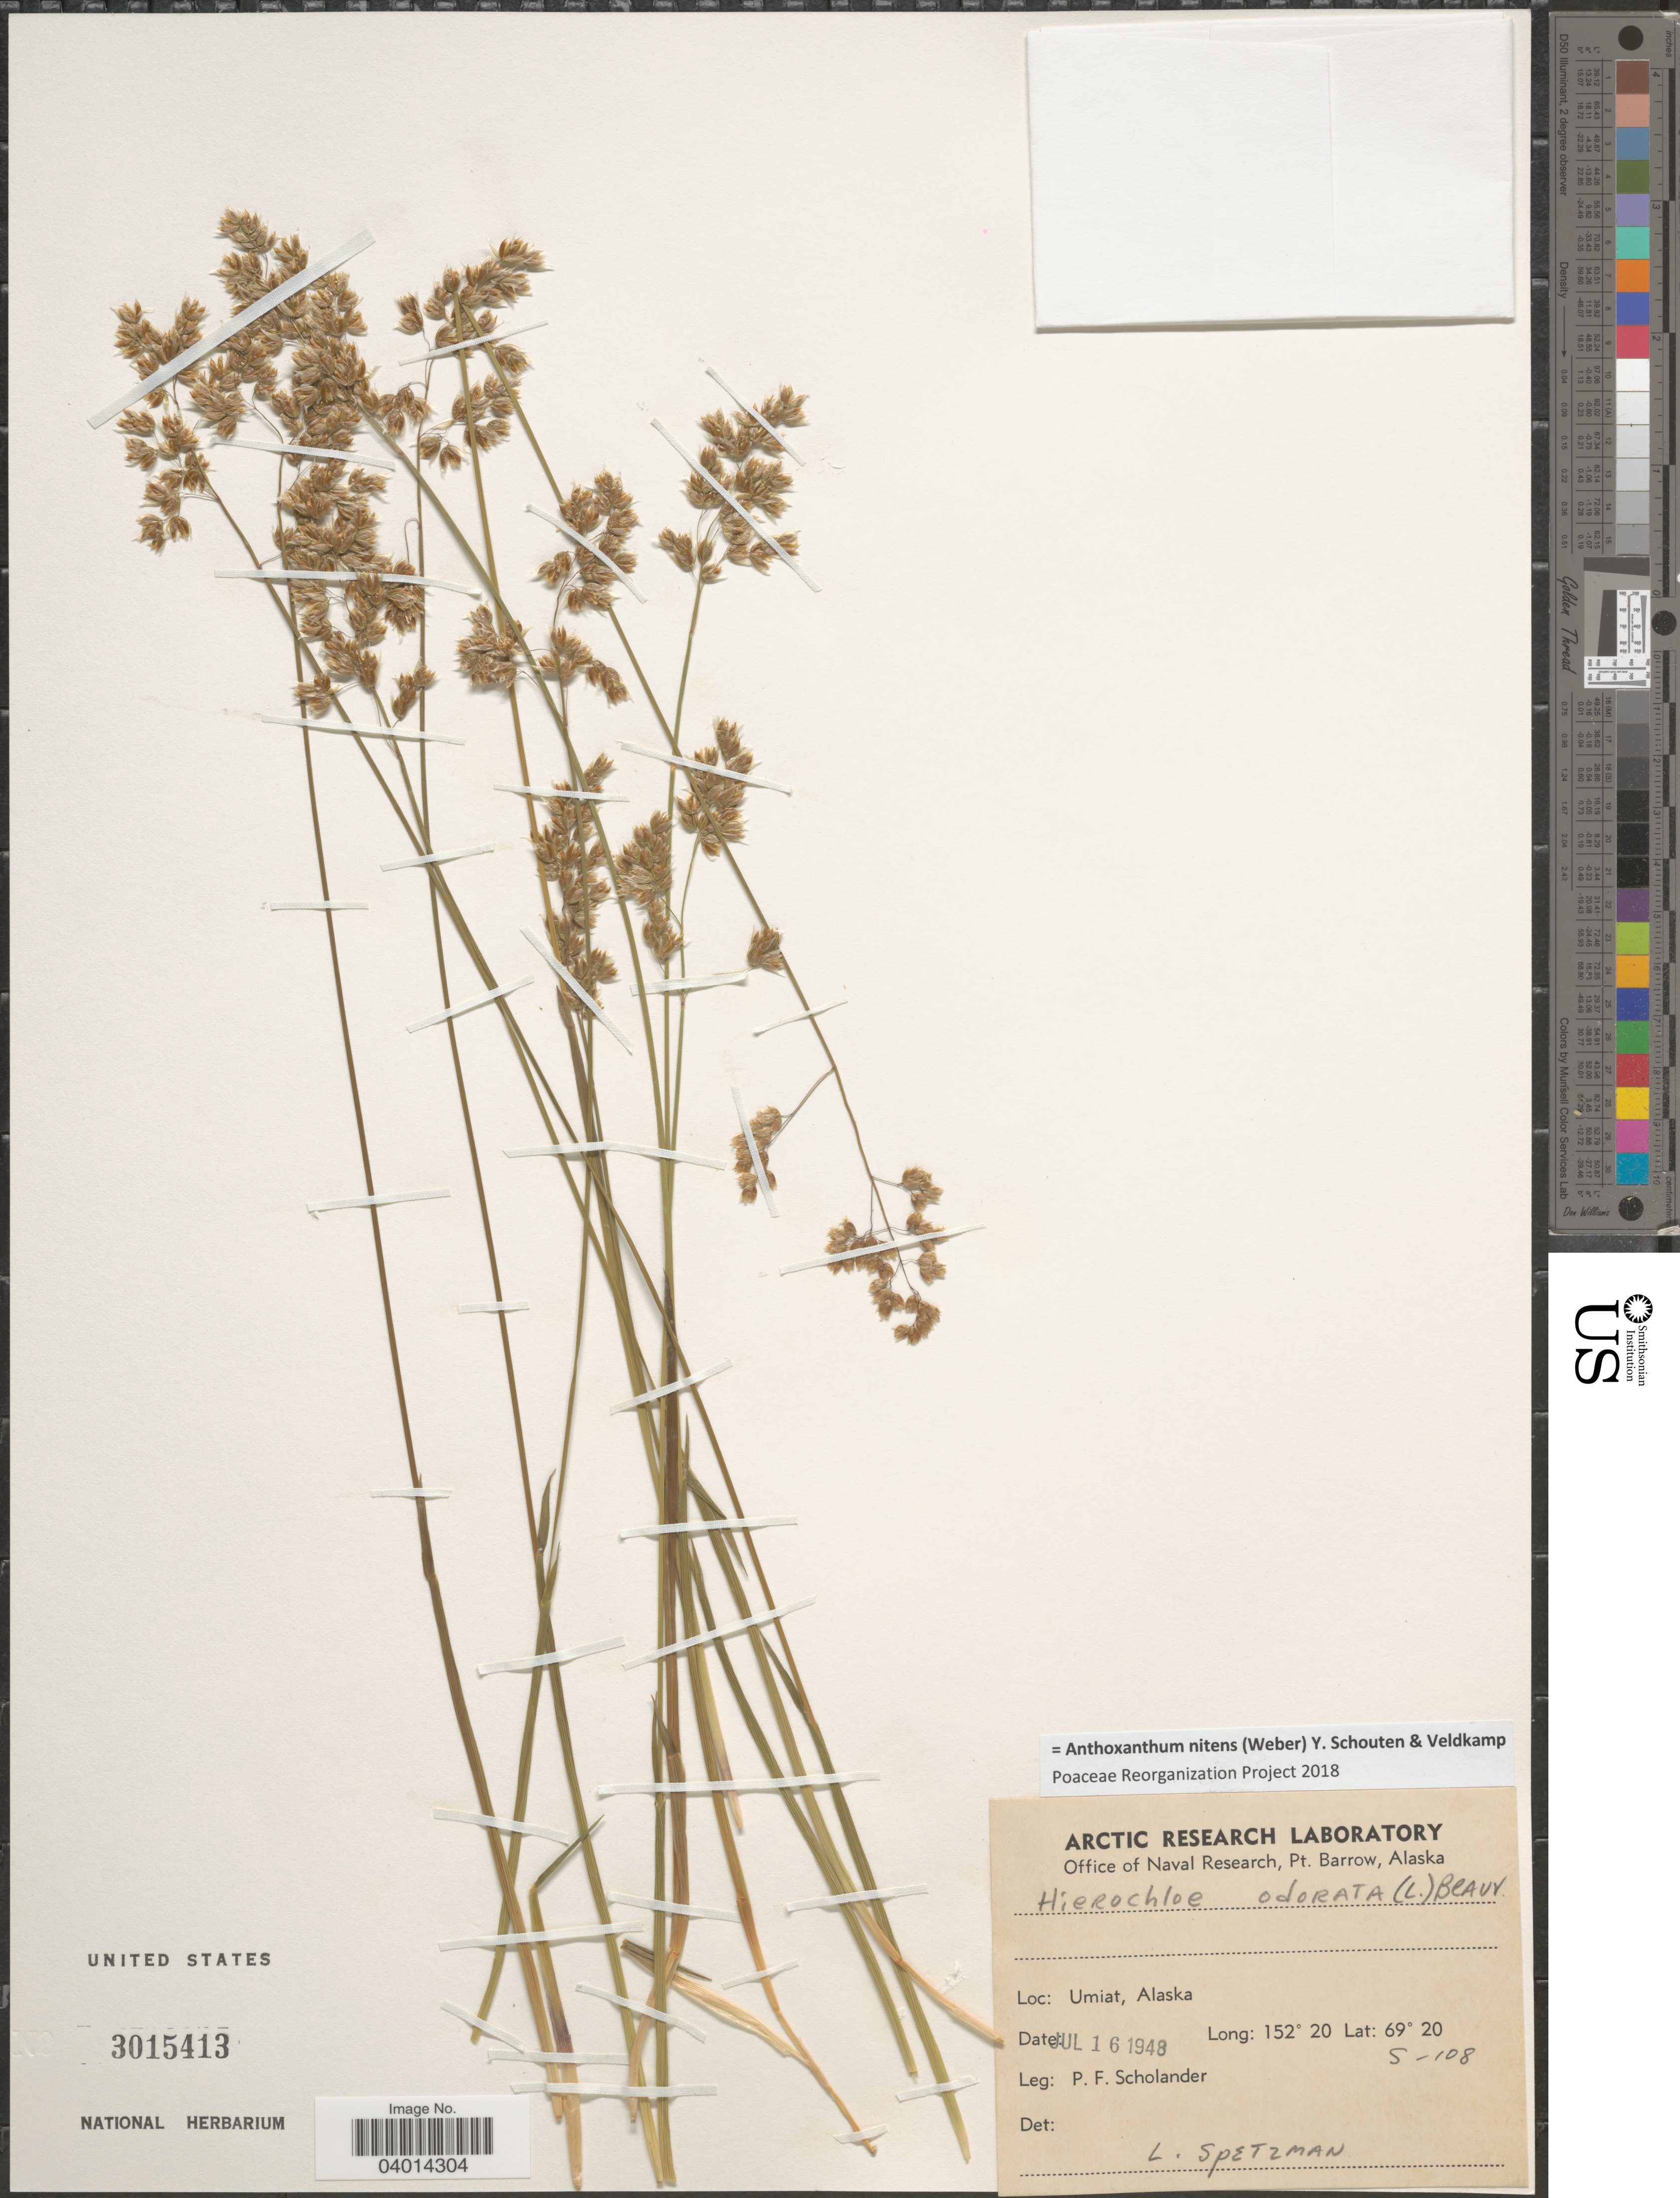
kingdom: Plantae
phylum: Tracheophyta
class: Liliopsida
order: Poales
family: Poaceae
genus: Anthoxanthum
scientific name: Anthoxanthum nitens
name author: (G.H. Weber) R.T.A. Schouten & Veldkamp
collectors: P. Scholander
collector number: S-108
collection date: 1948-07-16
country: United States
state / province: Alaska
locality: Umiat.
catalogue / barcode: US 3015413